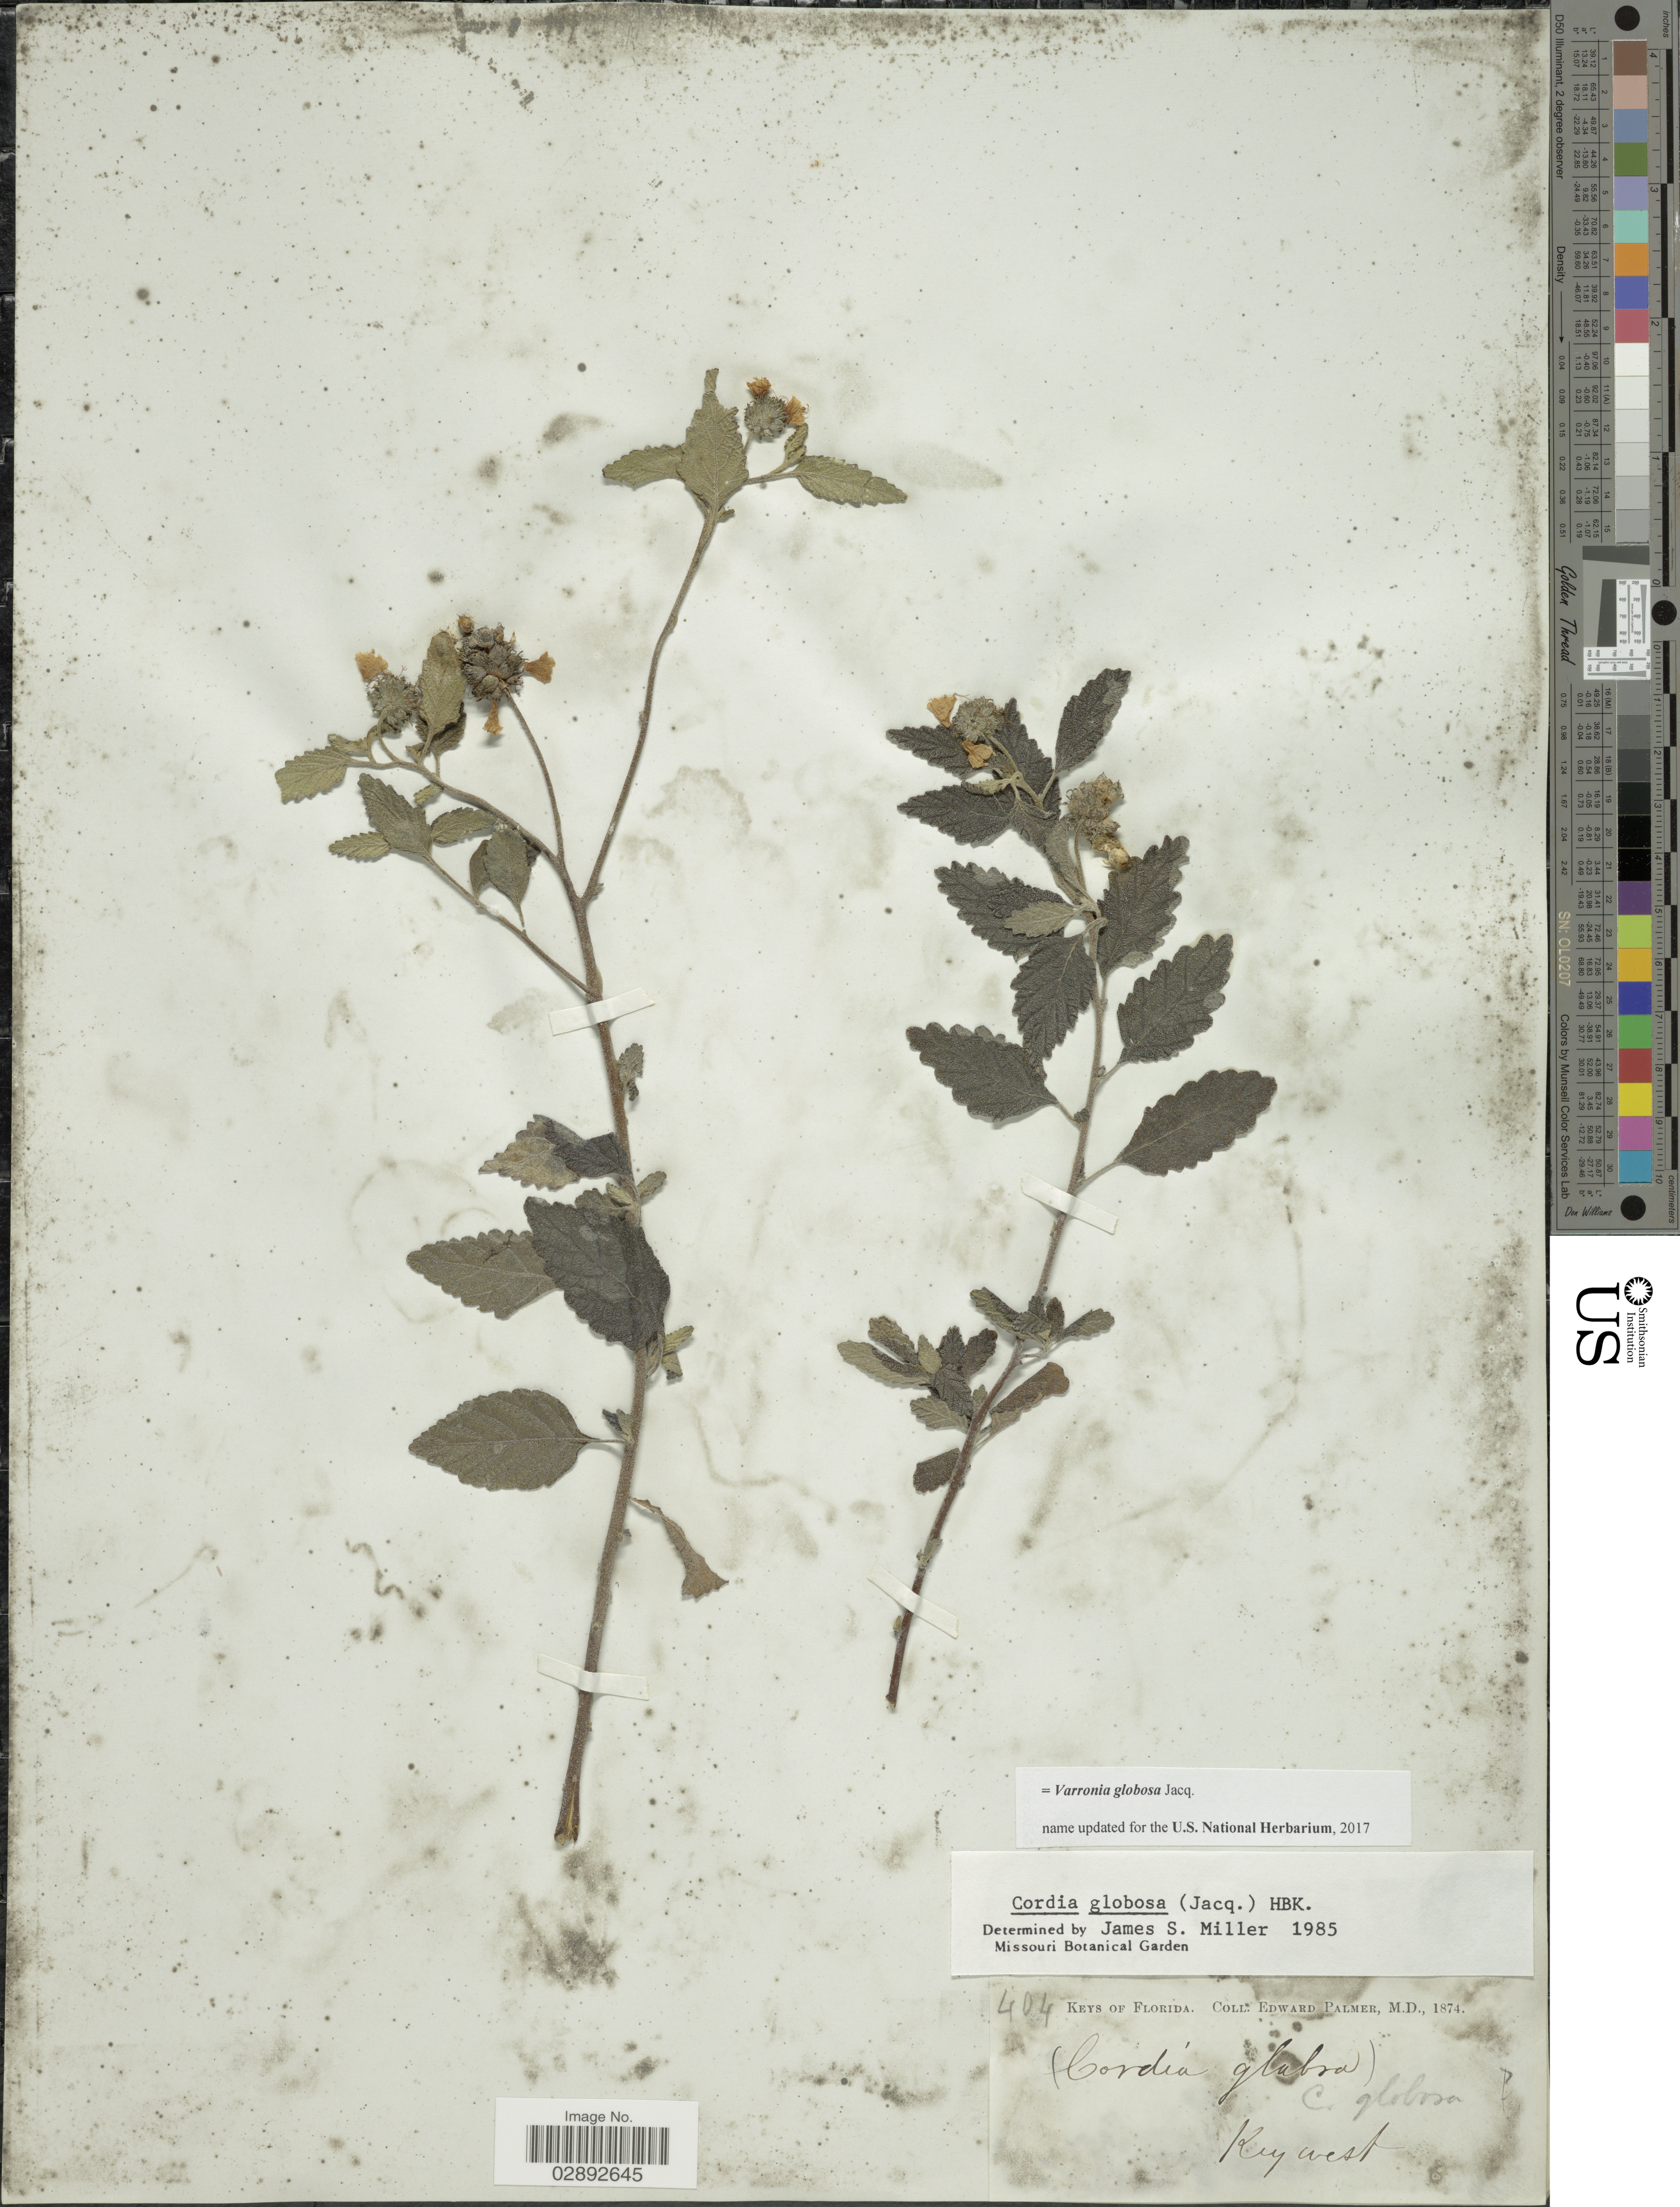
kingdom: Plantae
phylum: Tracheophyta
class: Magnoliopsida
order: Boraginales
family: Cordiaceae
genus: Varronia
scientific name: Varronia globosa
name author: Jacq.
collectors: E. Palmer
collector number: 404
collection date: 1874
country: United States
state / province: Florida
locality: Keys of Florida. Key west.